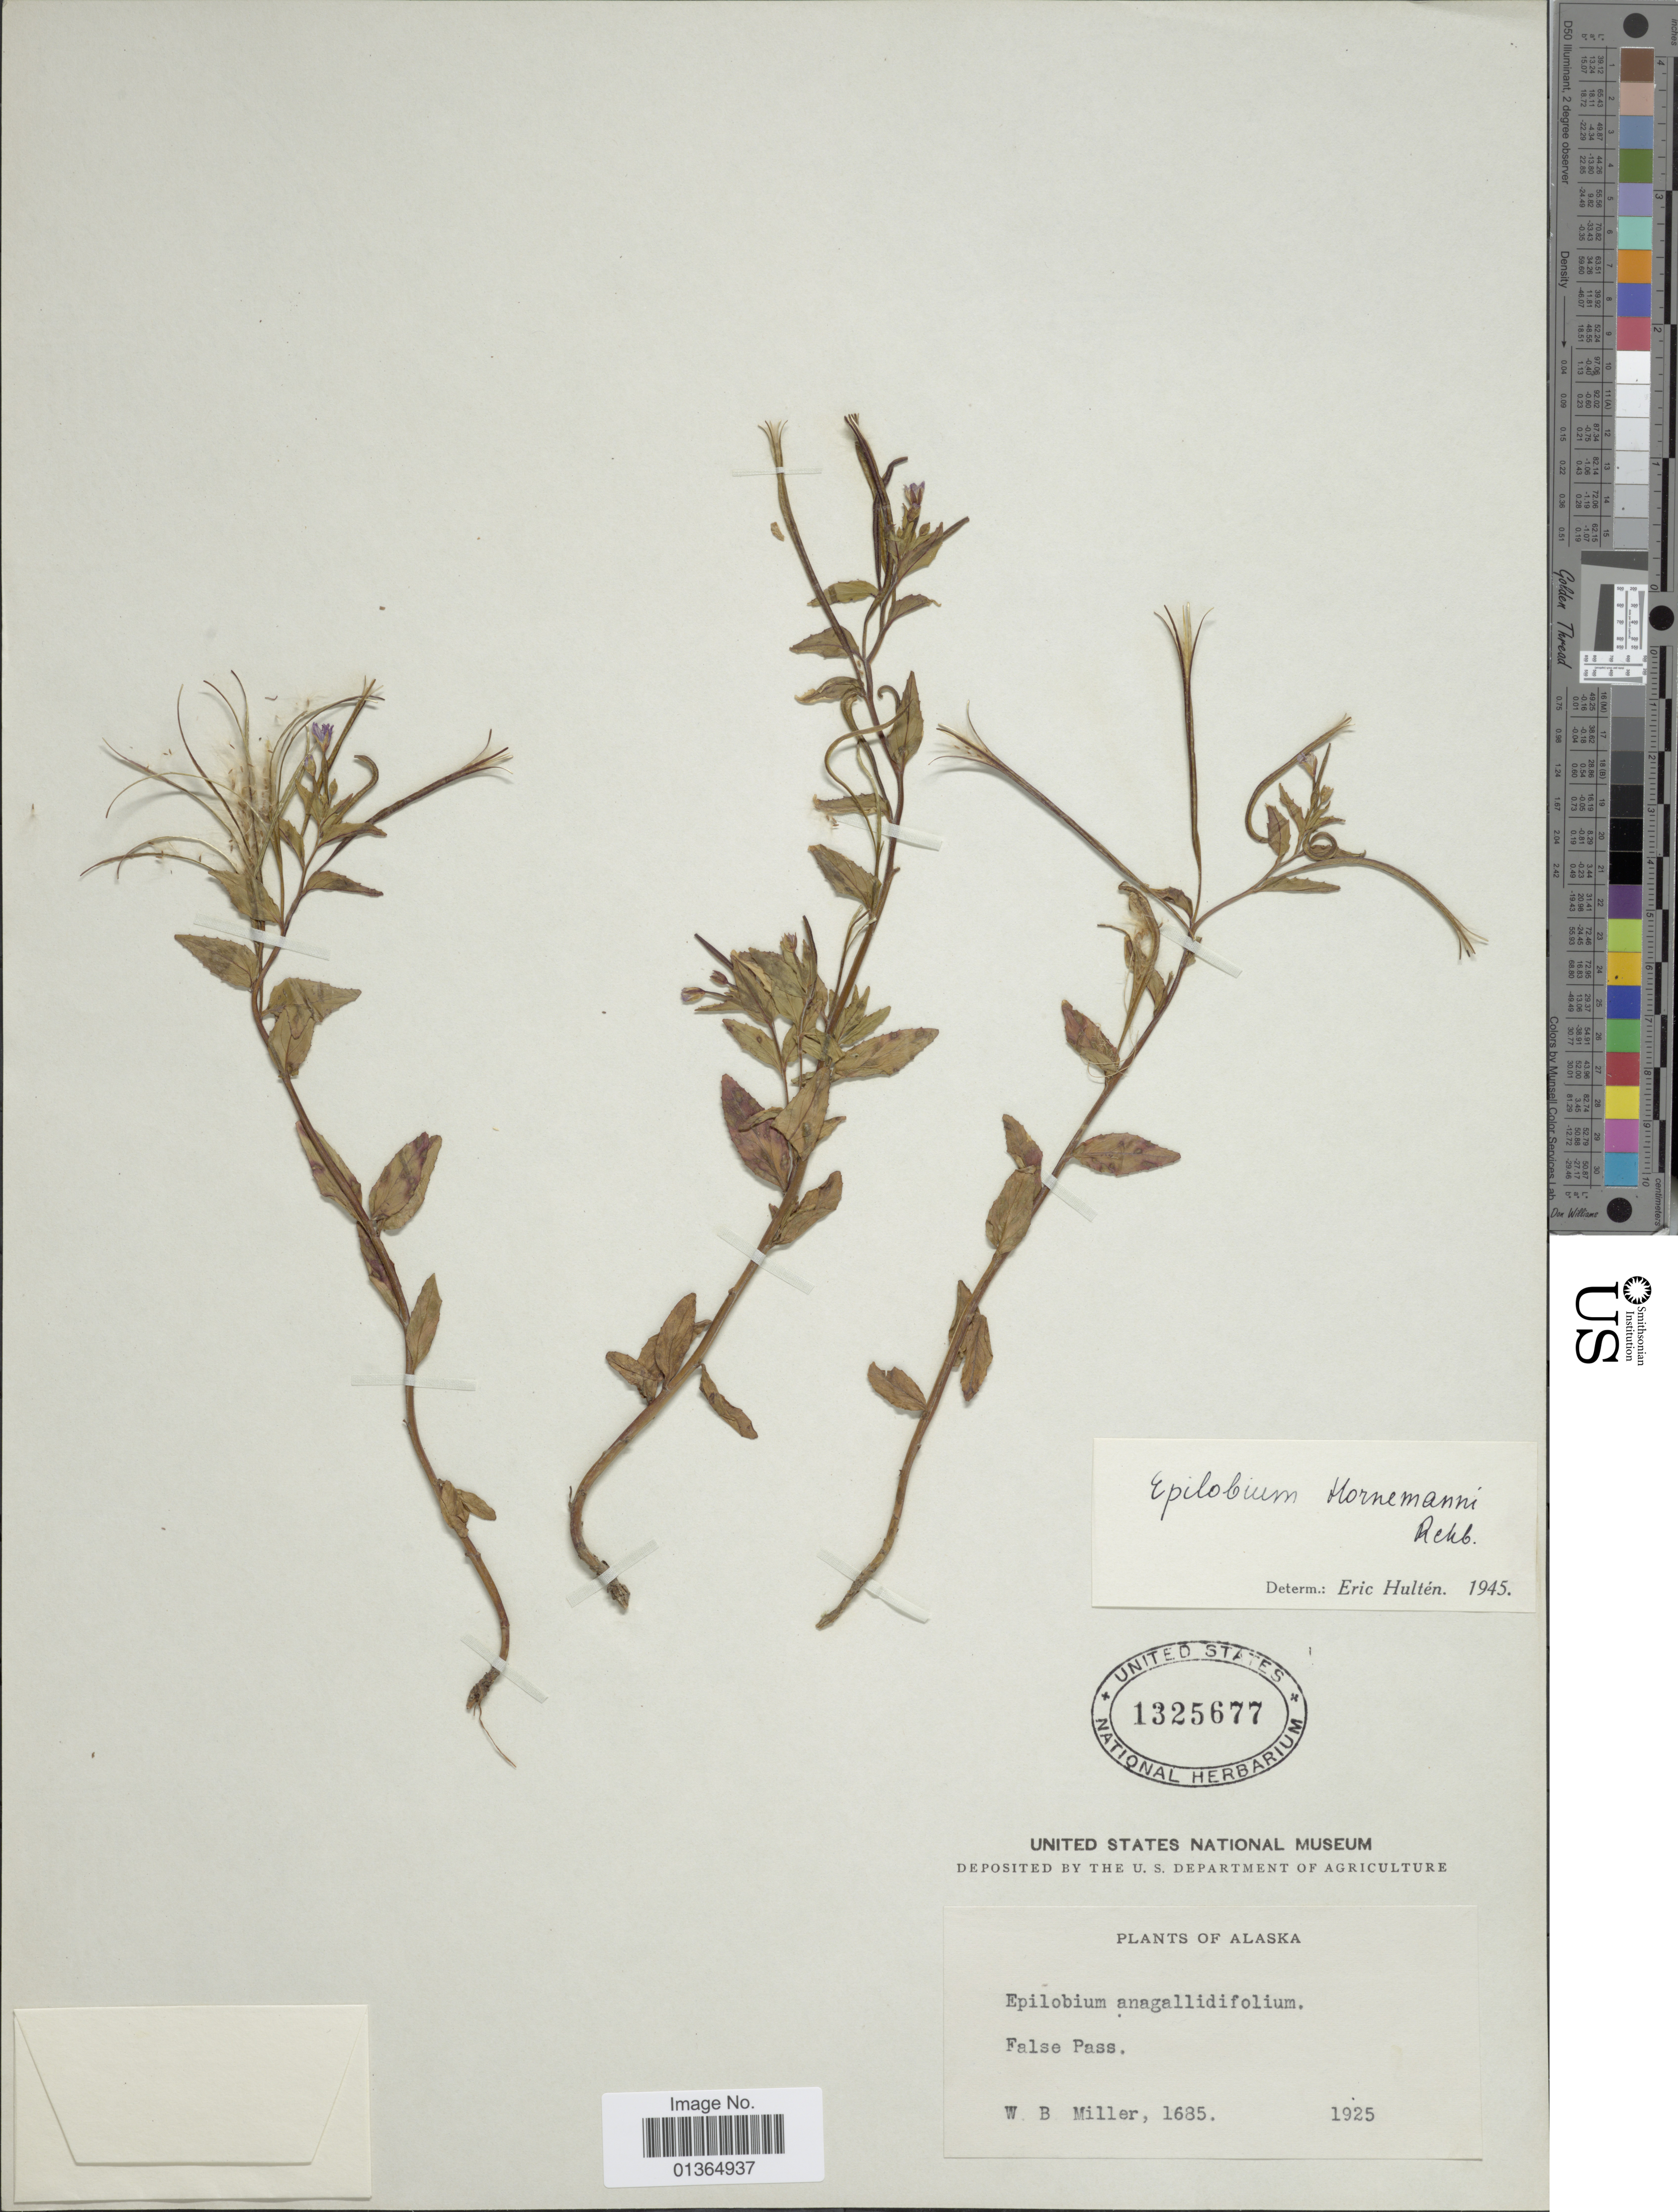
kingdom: Plantae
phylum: Tracheophyta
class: Magnoliopsida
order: Myrtales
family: Onagraceae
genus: Epilobium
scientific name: Epilobium hornemannii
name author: Rchb.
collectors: W. Miller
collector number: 1685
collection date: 1925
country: United States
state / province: Alaska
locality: False Pass.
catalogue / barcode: US 1325677